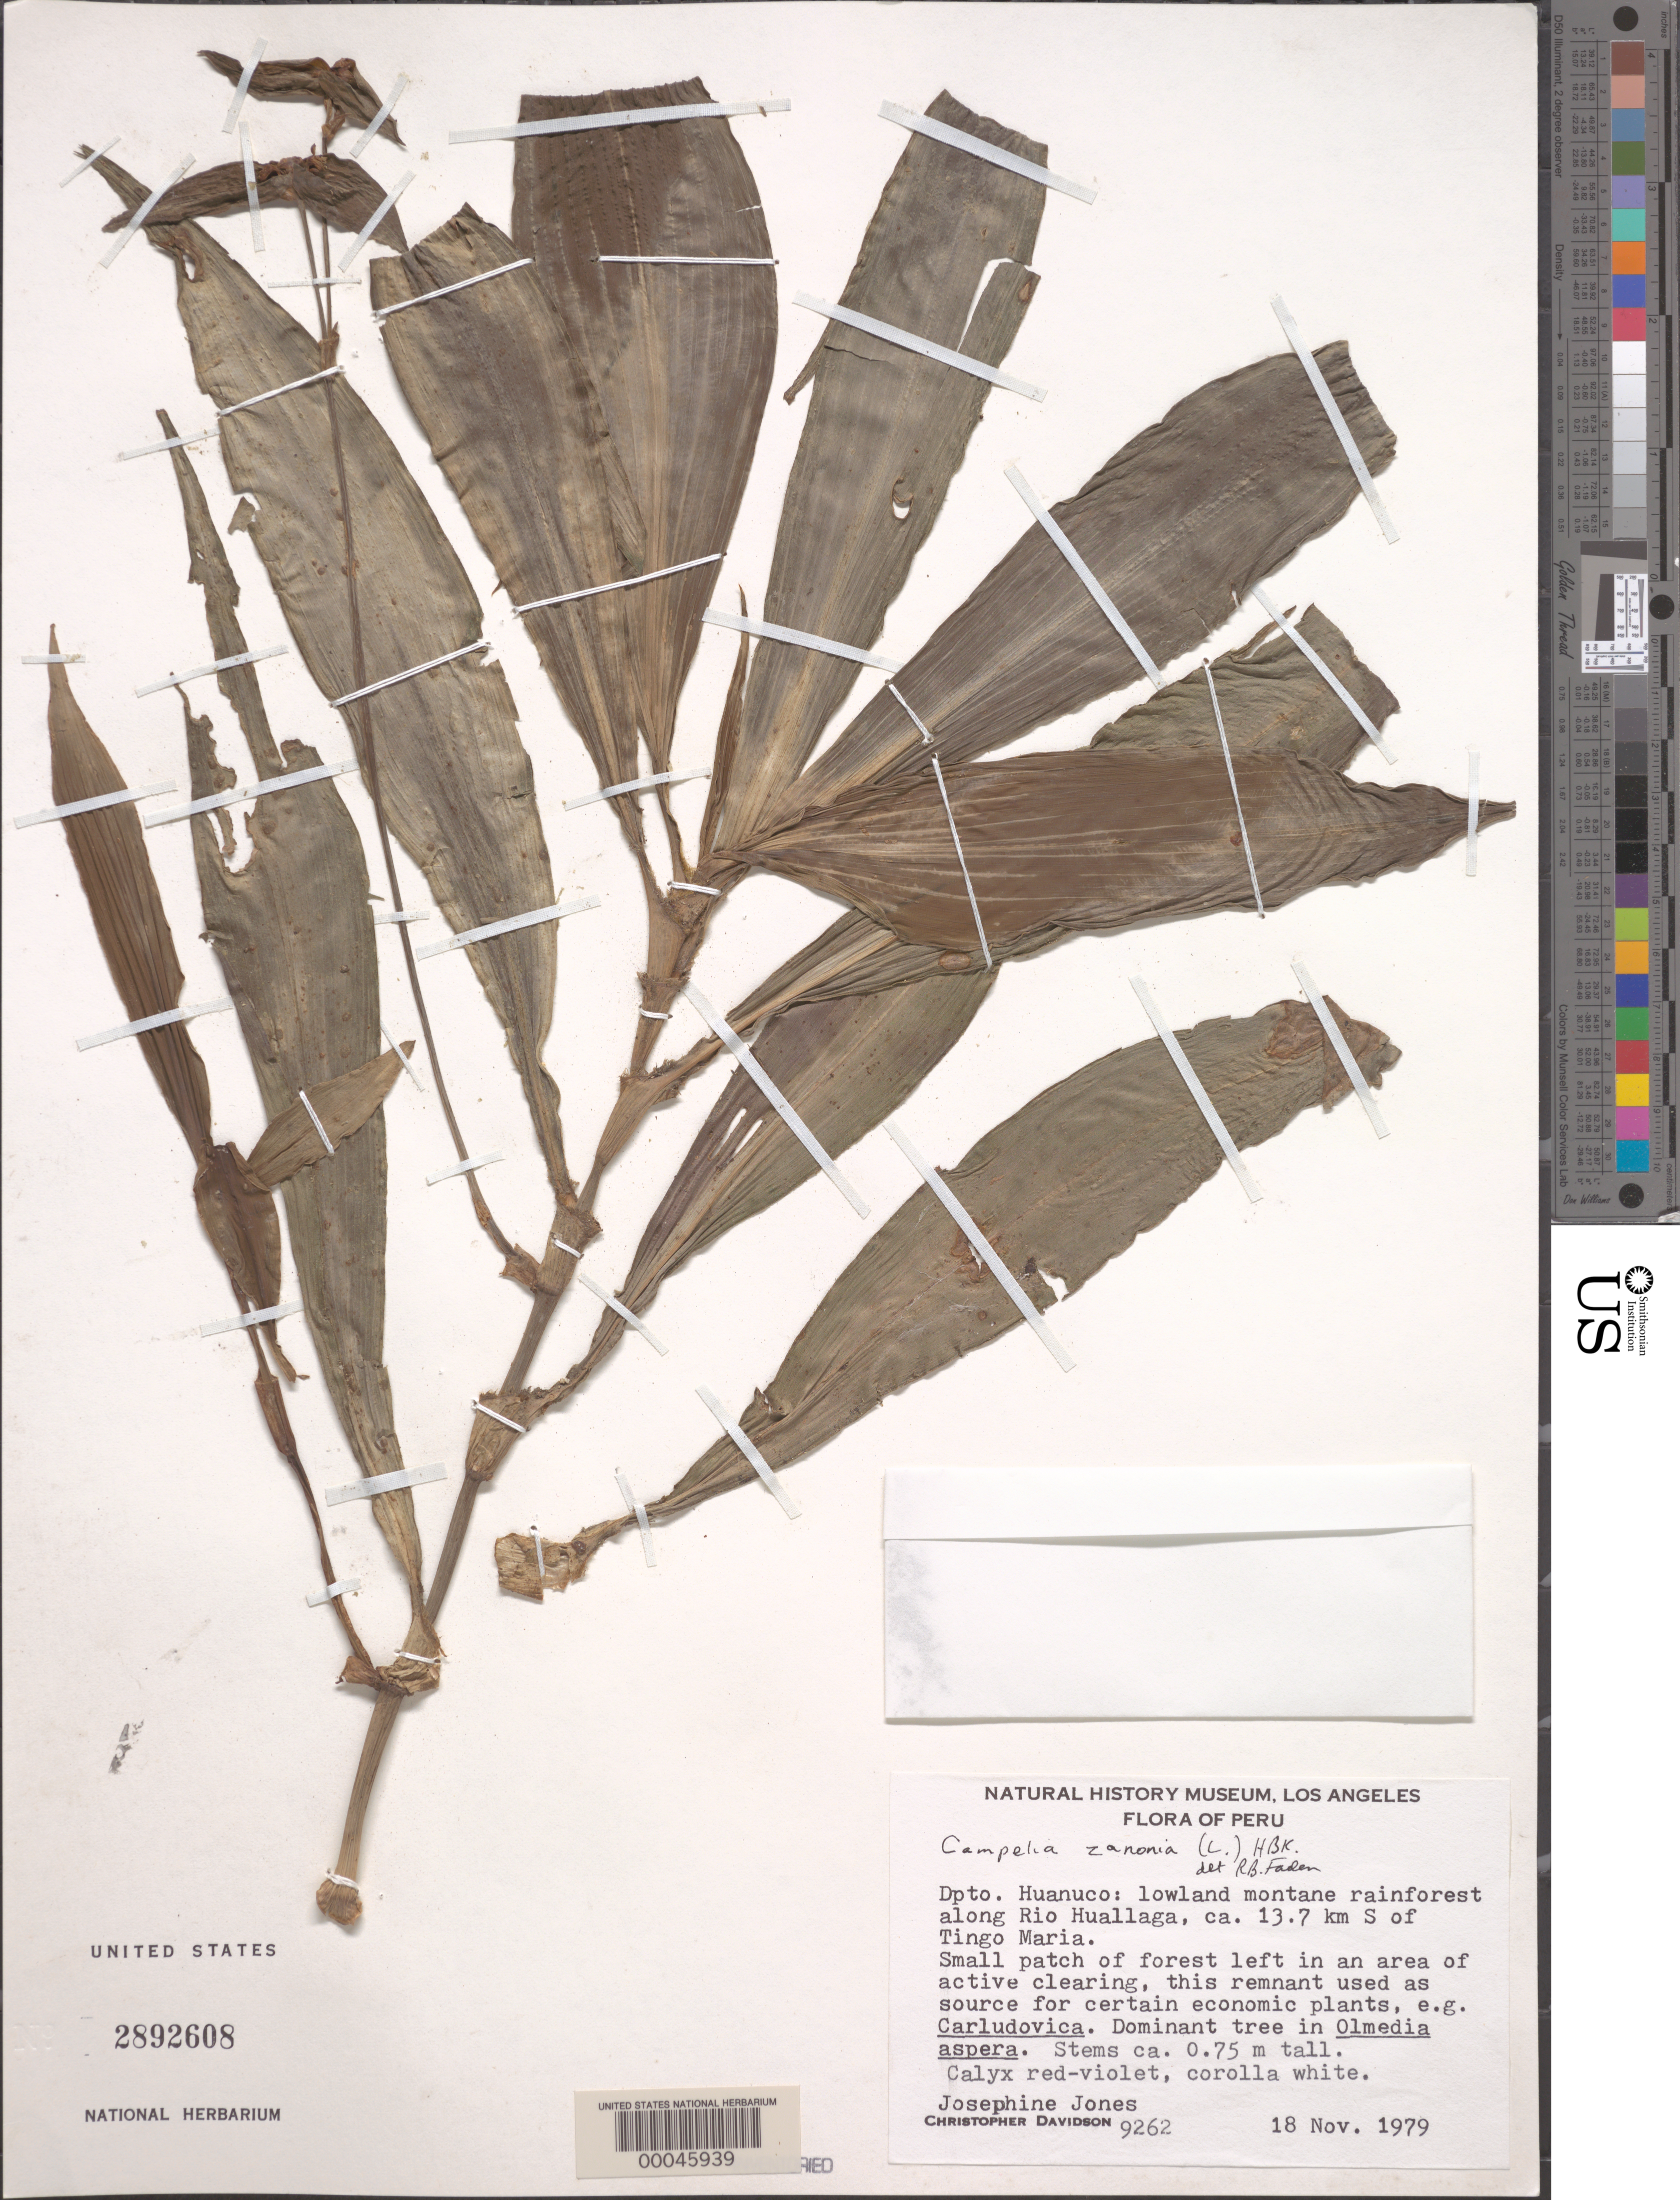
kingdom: Plantae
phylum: Tracheophyta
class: Liliopsida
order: Commelinales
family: Commelinaceae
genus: Tradescantia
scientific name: Tradescantia zanonia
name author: (L.) Sw.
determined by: Faden, Robert B., (US), Smithsonian Institution - National Museum of Natural History (UNITED STATES)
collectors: J. Jones & C. Davidson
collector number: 9262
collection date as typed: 18 Nov 1979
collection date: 1979-11-18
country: Peru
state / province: Huánuco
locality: Río Huallaga, S of Tingo María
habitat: Forest clearing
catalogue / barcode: US 2892608